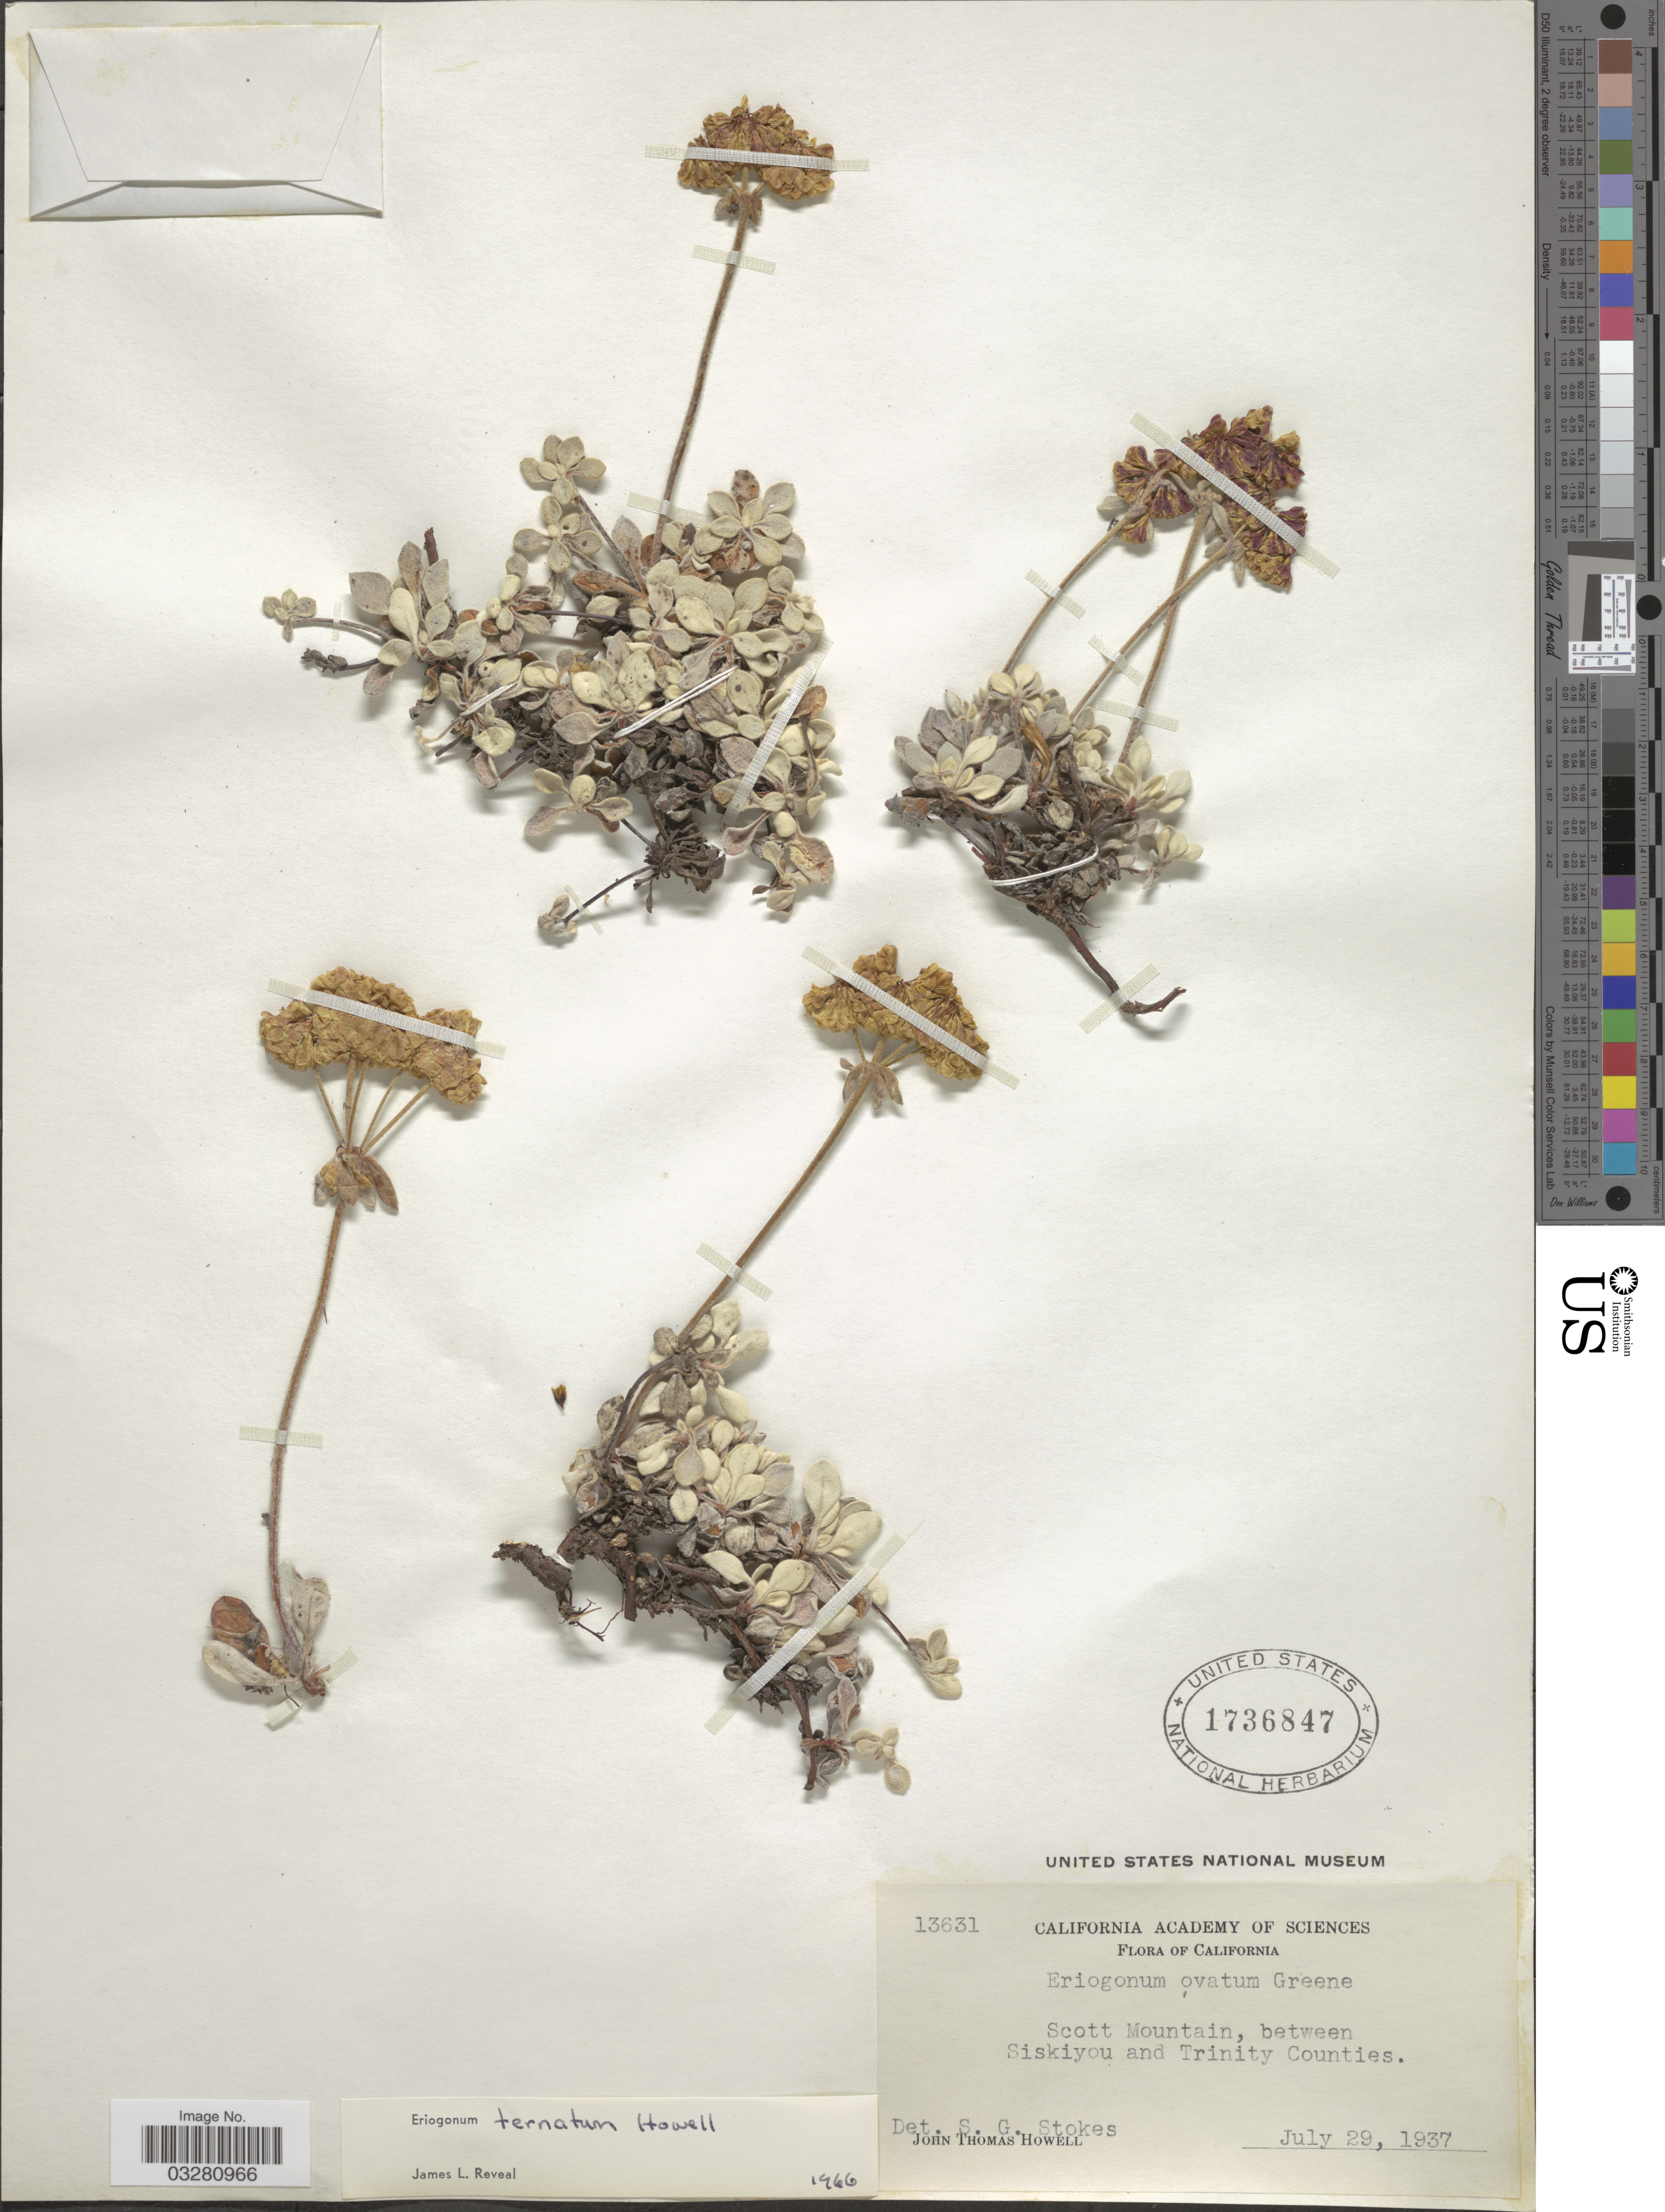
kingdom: Plantae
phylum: Tracheophyta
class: Magnoliopsida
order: Caryophyllales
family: Polygonaceae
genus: Eriogonum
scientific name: Eriogonum ternatum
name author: J.T. Howell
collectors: J. T. Howell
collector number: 13631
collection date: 1937-07-29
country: United States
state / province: California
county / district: Trinity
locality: Scott Mountain, between Siskiyou and Trinity Counties.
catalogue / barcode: US 1736847